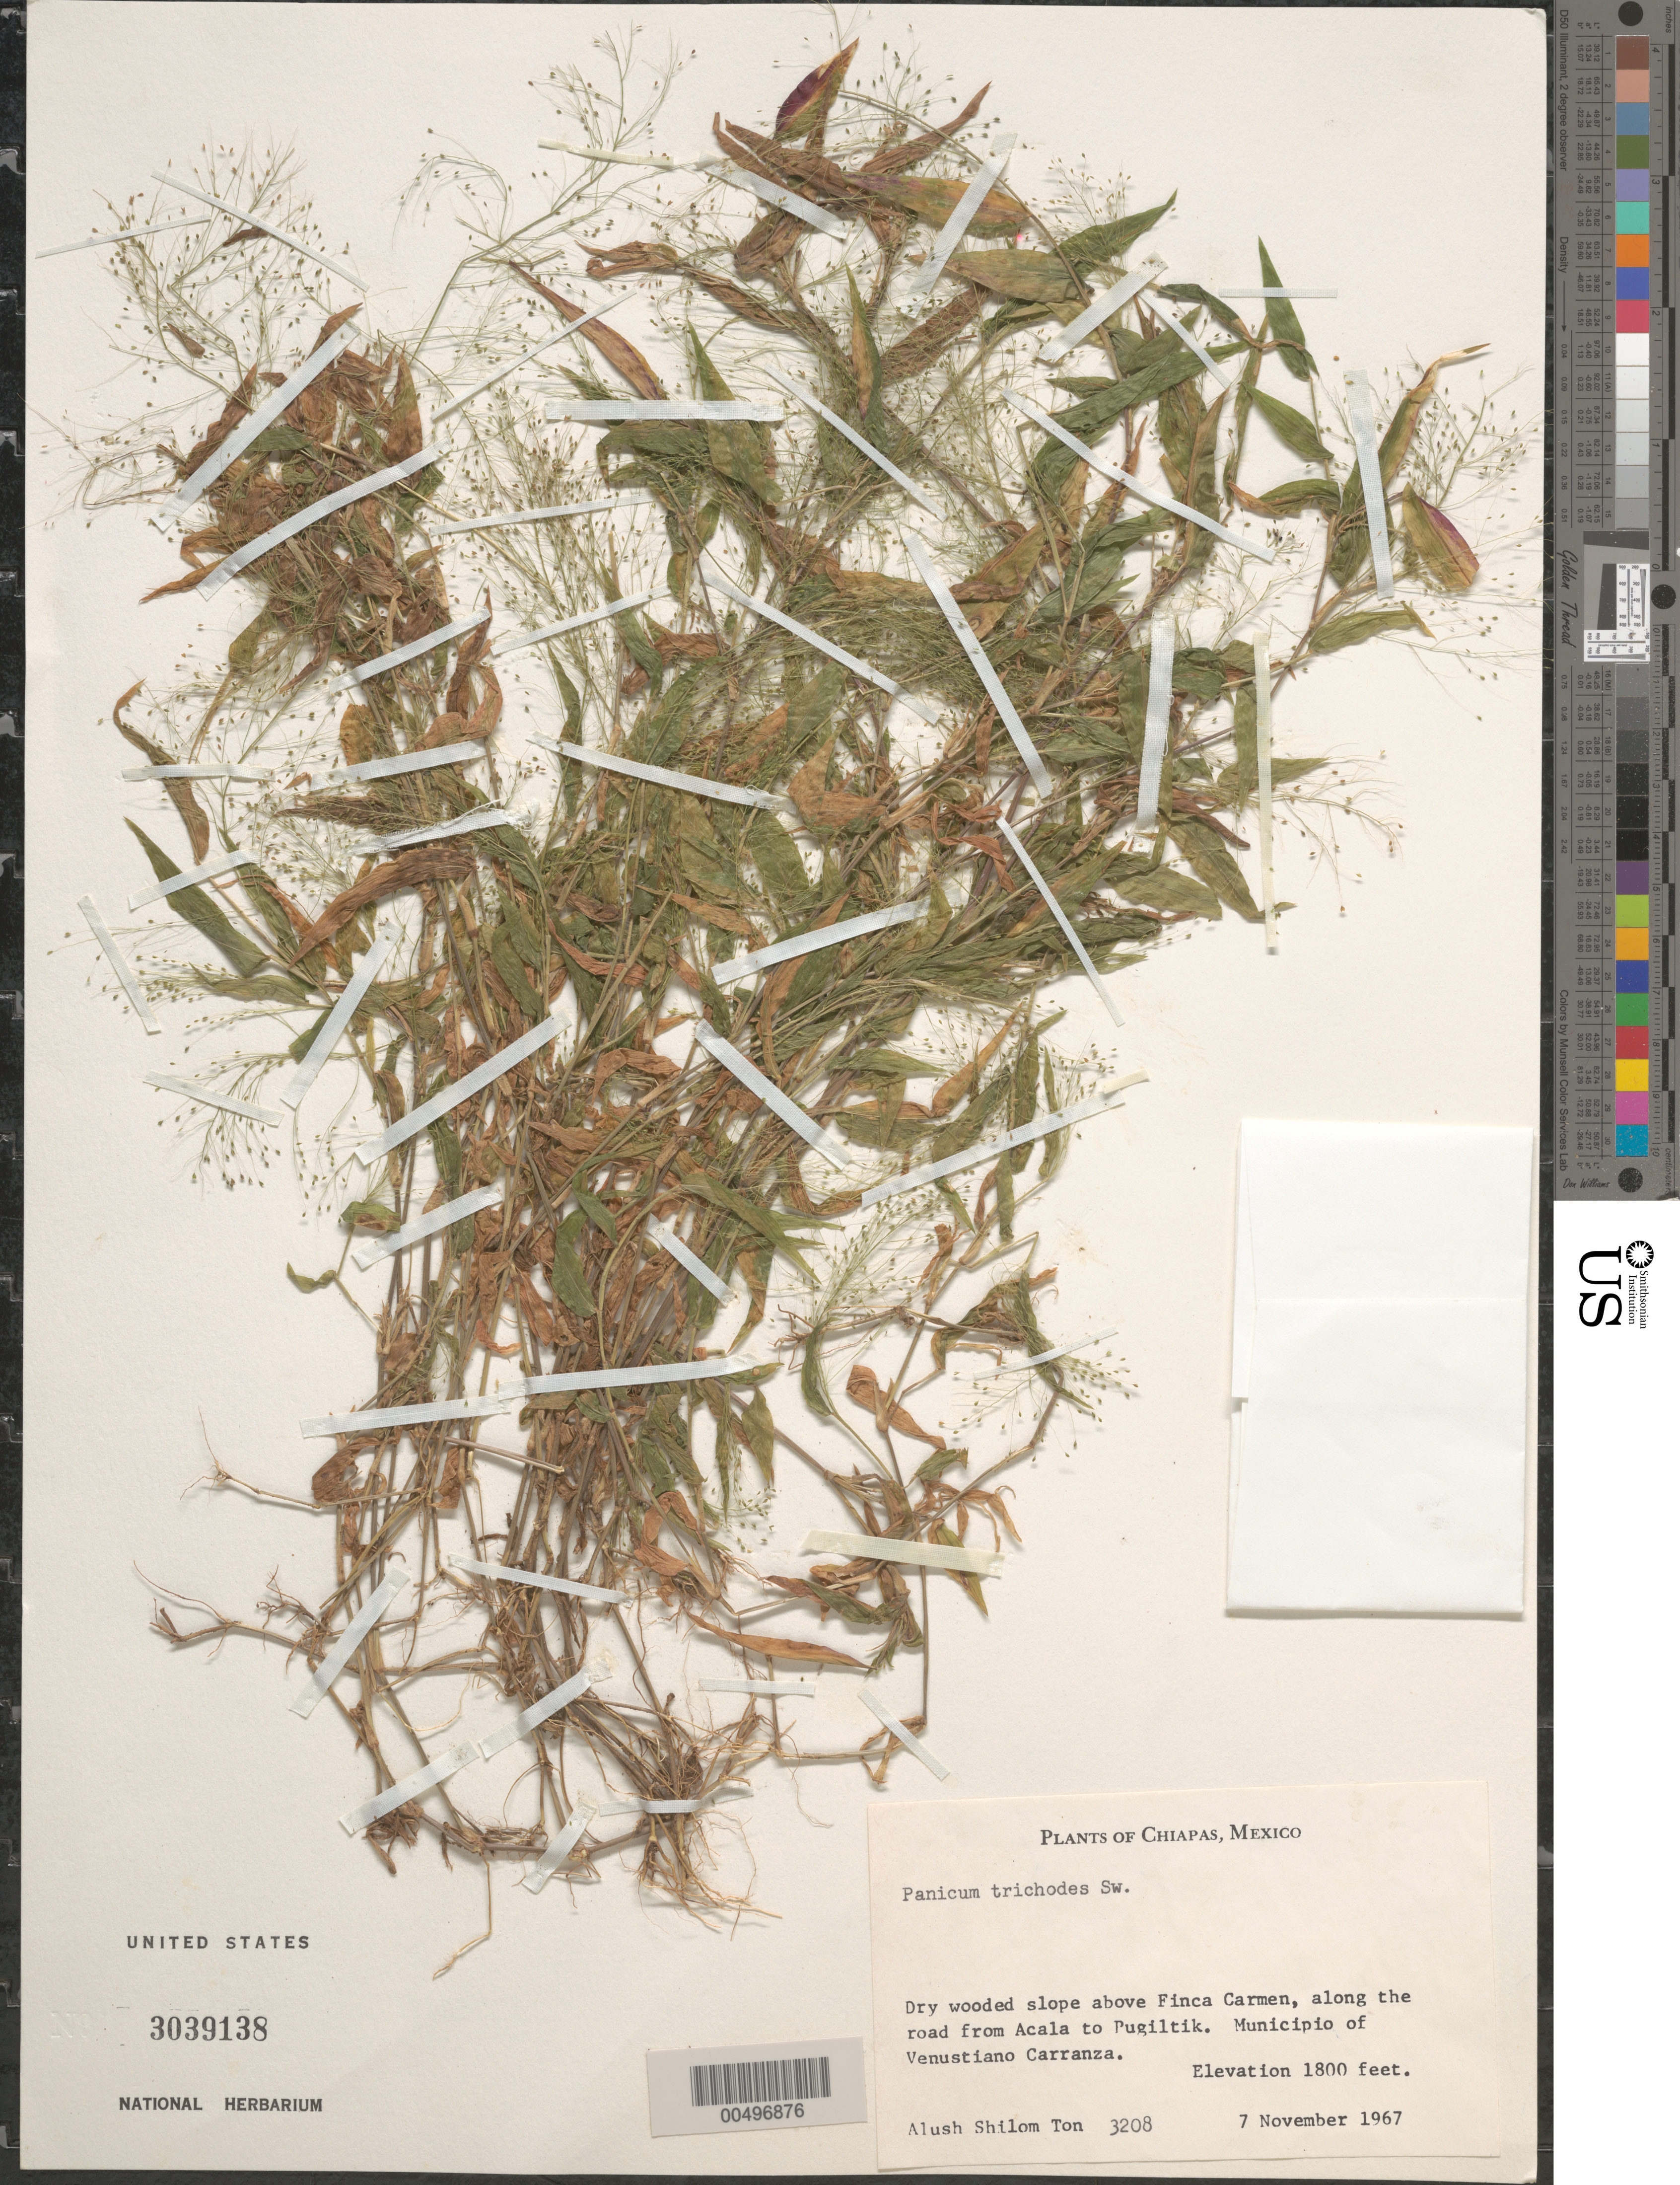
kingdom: Plantae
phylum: Tracheophyta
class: Liliopsida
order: Poales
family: Poaceae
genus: Panicum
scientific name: Panicum trichoides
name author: Sw.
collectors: A. S. Ton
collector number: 3208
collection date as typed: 7 Nov 1967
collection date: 1967-11-07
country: Mexico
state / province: Chiapas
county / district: Venustiano Carranza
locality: Above Finca Carmen, along the road from Acala to Pugiltik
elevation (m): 549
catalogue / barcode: US 3039138